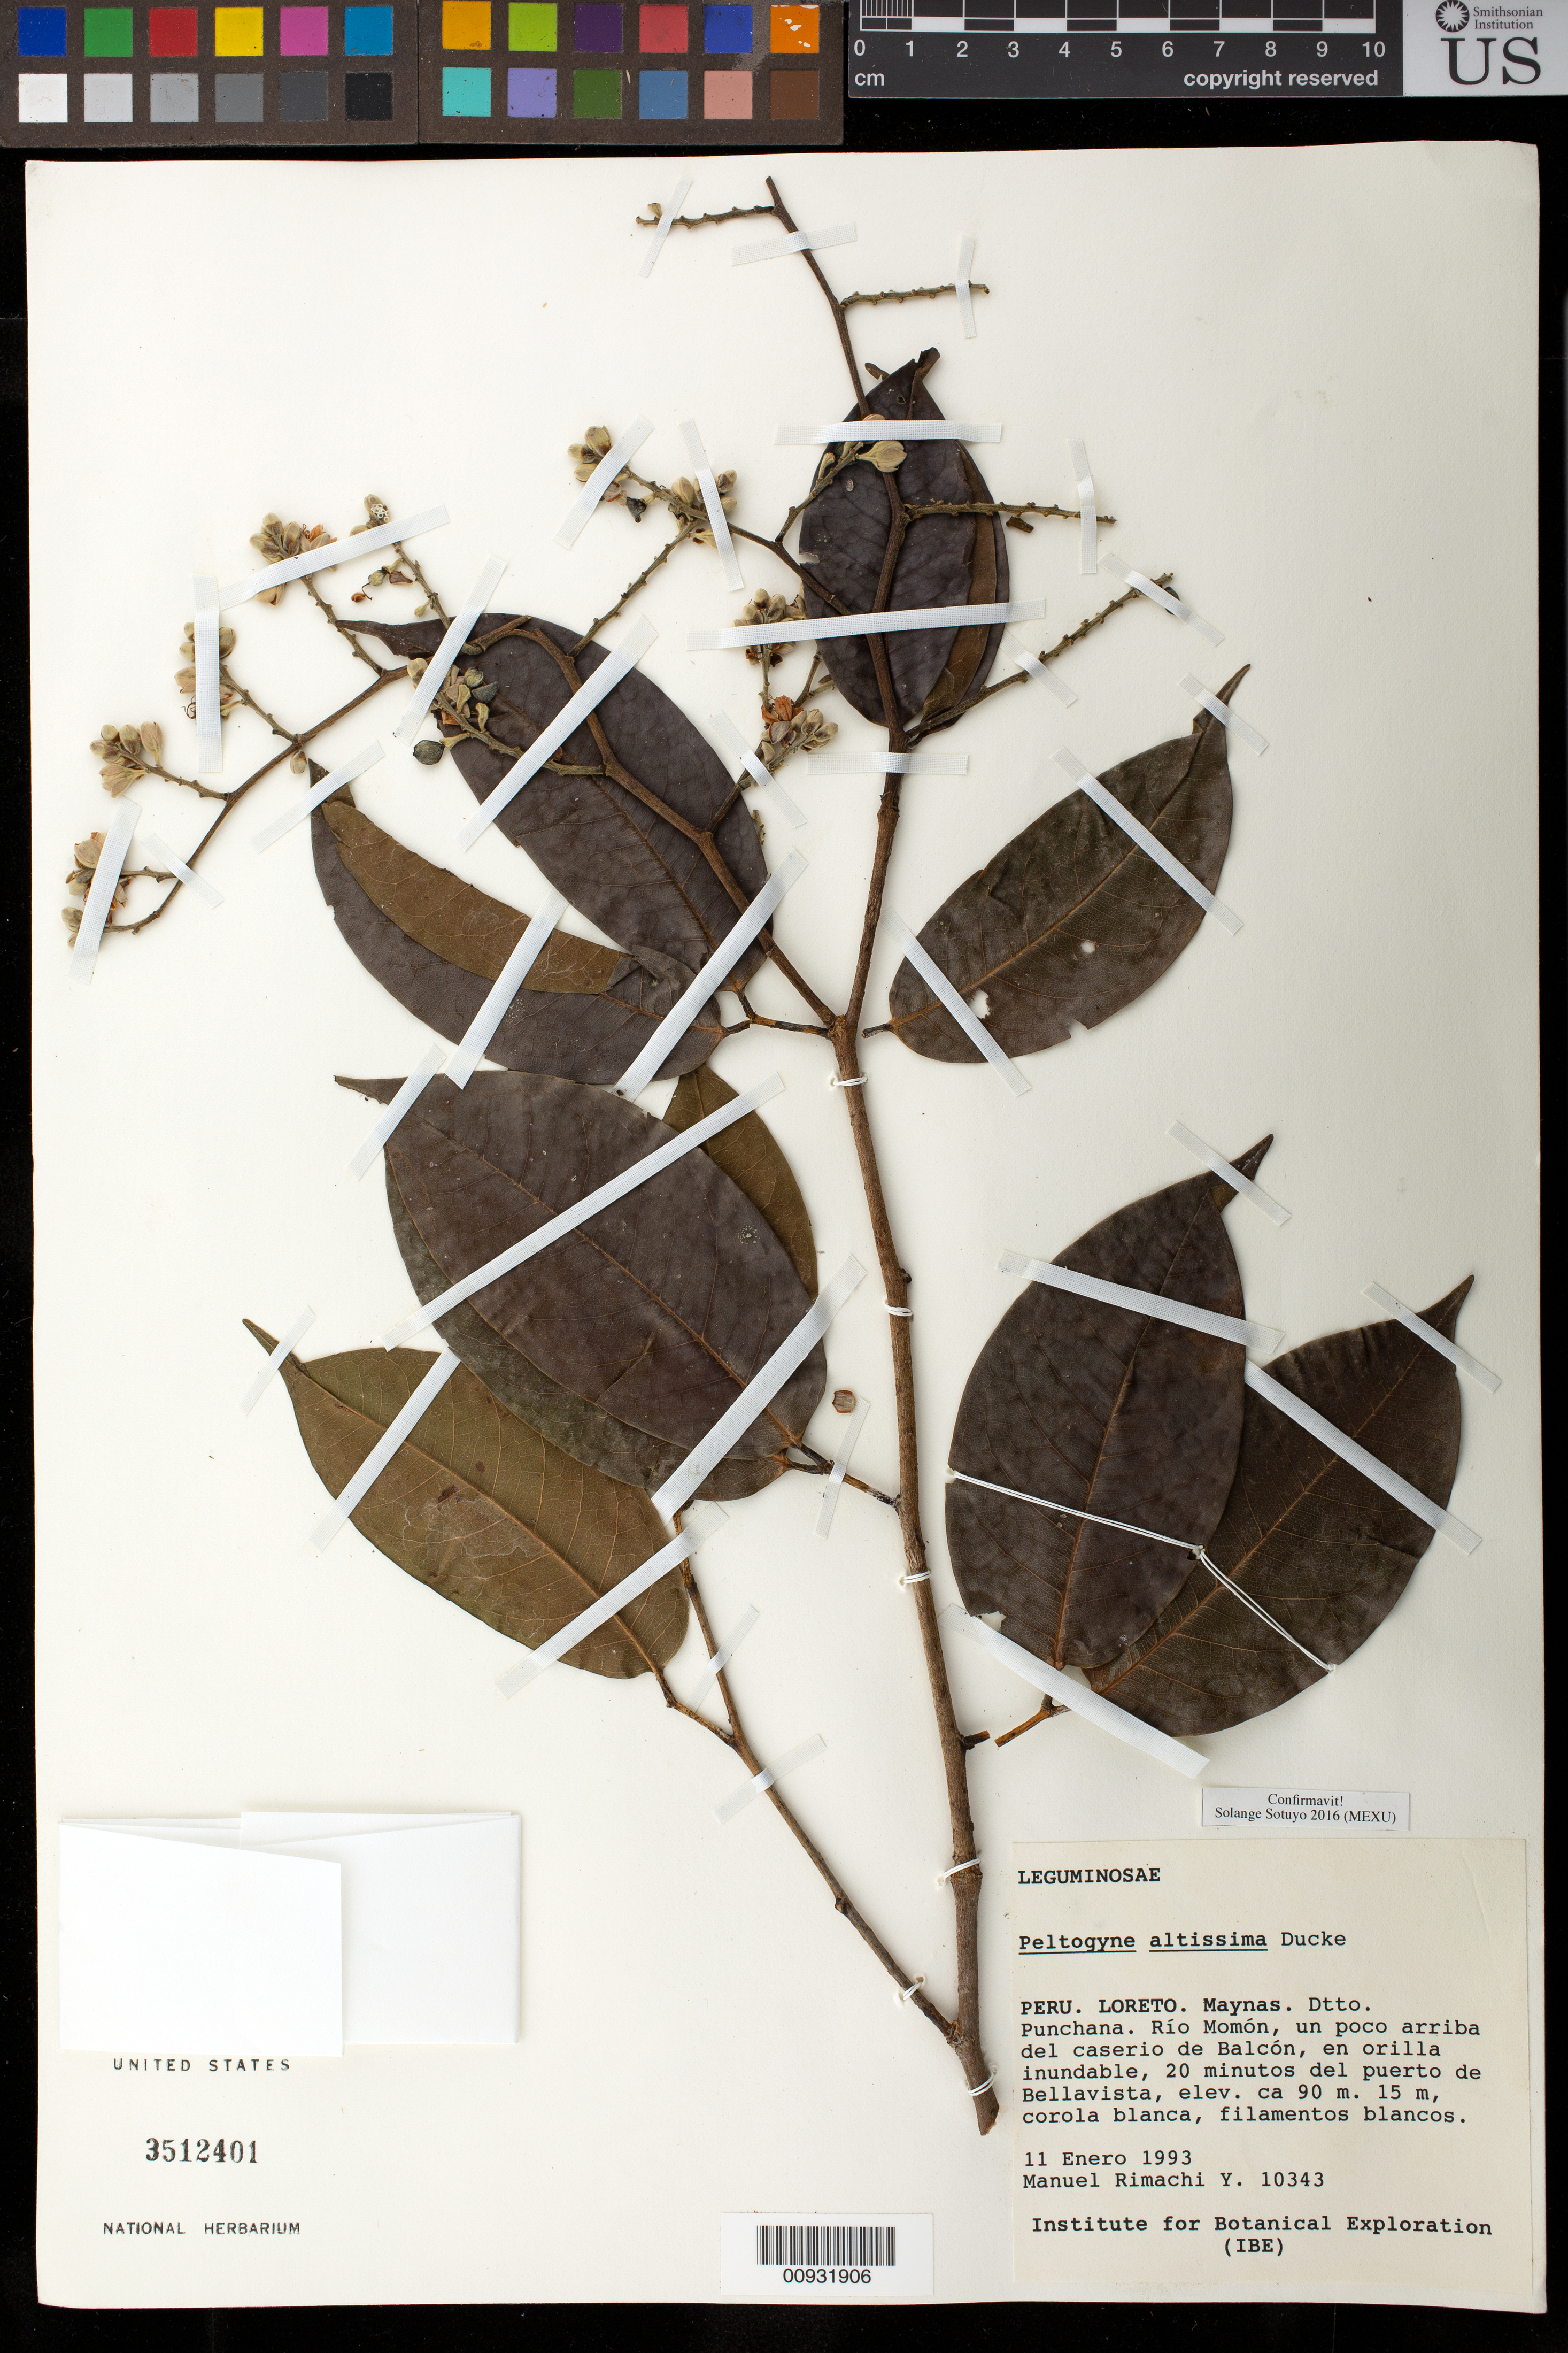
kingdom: Plantae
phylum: Tracheophyta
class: Magnoliopsida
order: Fabales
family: Fabaceae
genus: Peltogyne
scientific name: Peltogyne altissima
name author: Ducke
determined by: Sotuyo, Solange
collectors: M. Rimachi Y.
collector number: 10343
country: Peru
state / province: Loreto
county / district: Maynas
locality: Punchana, Rio Momon, un poco arriba del caserio de Balcon.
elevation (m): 90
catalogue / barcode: US 3512401